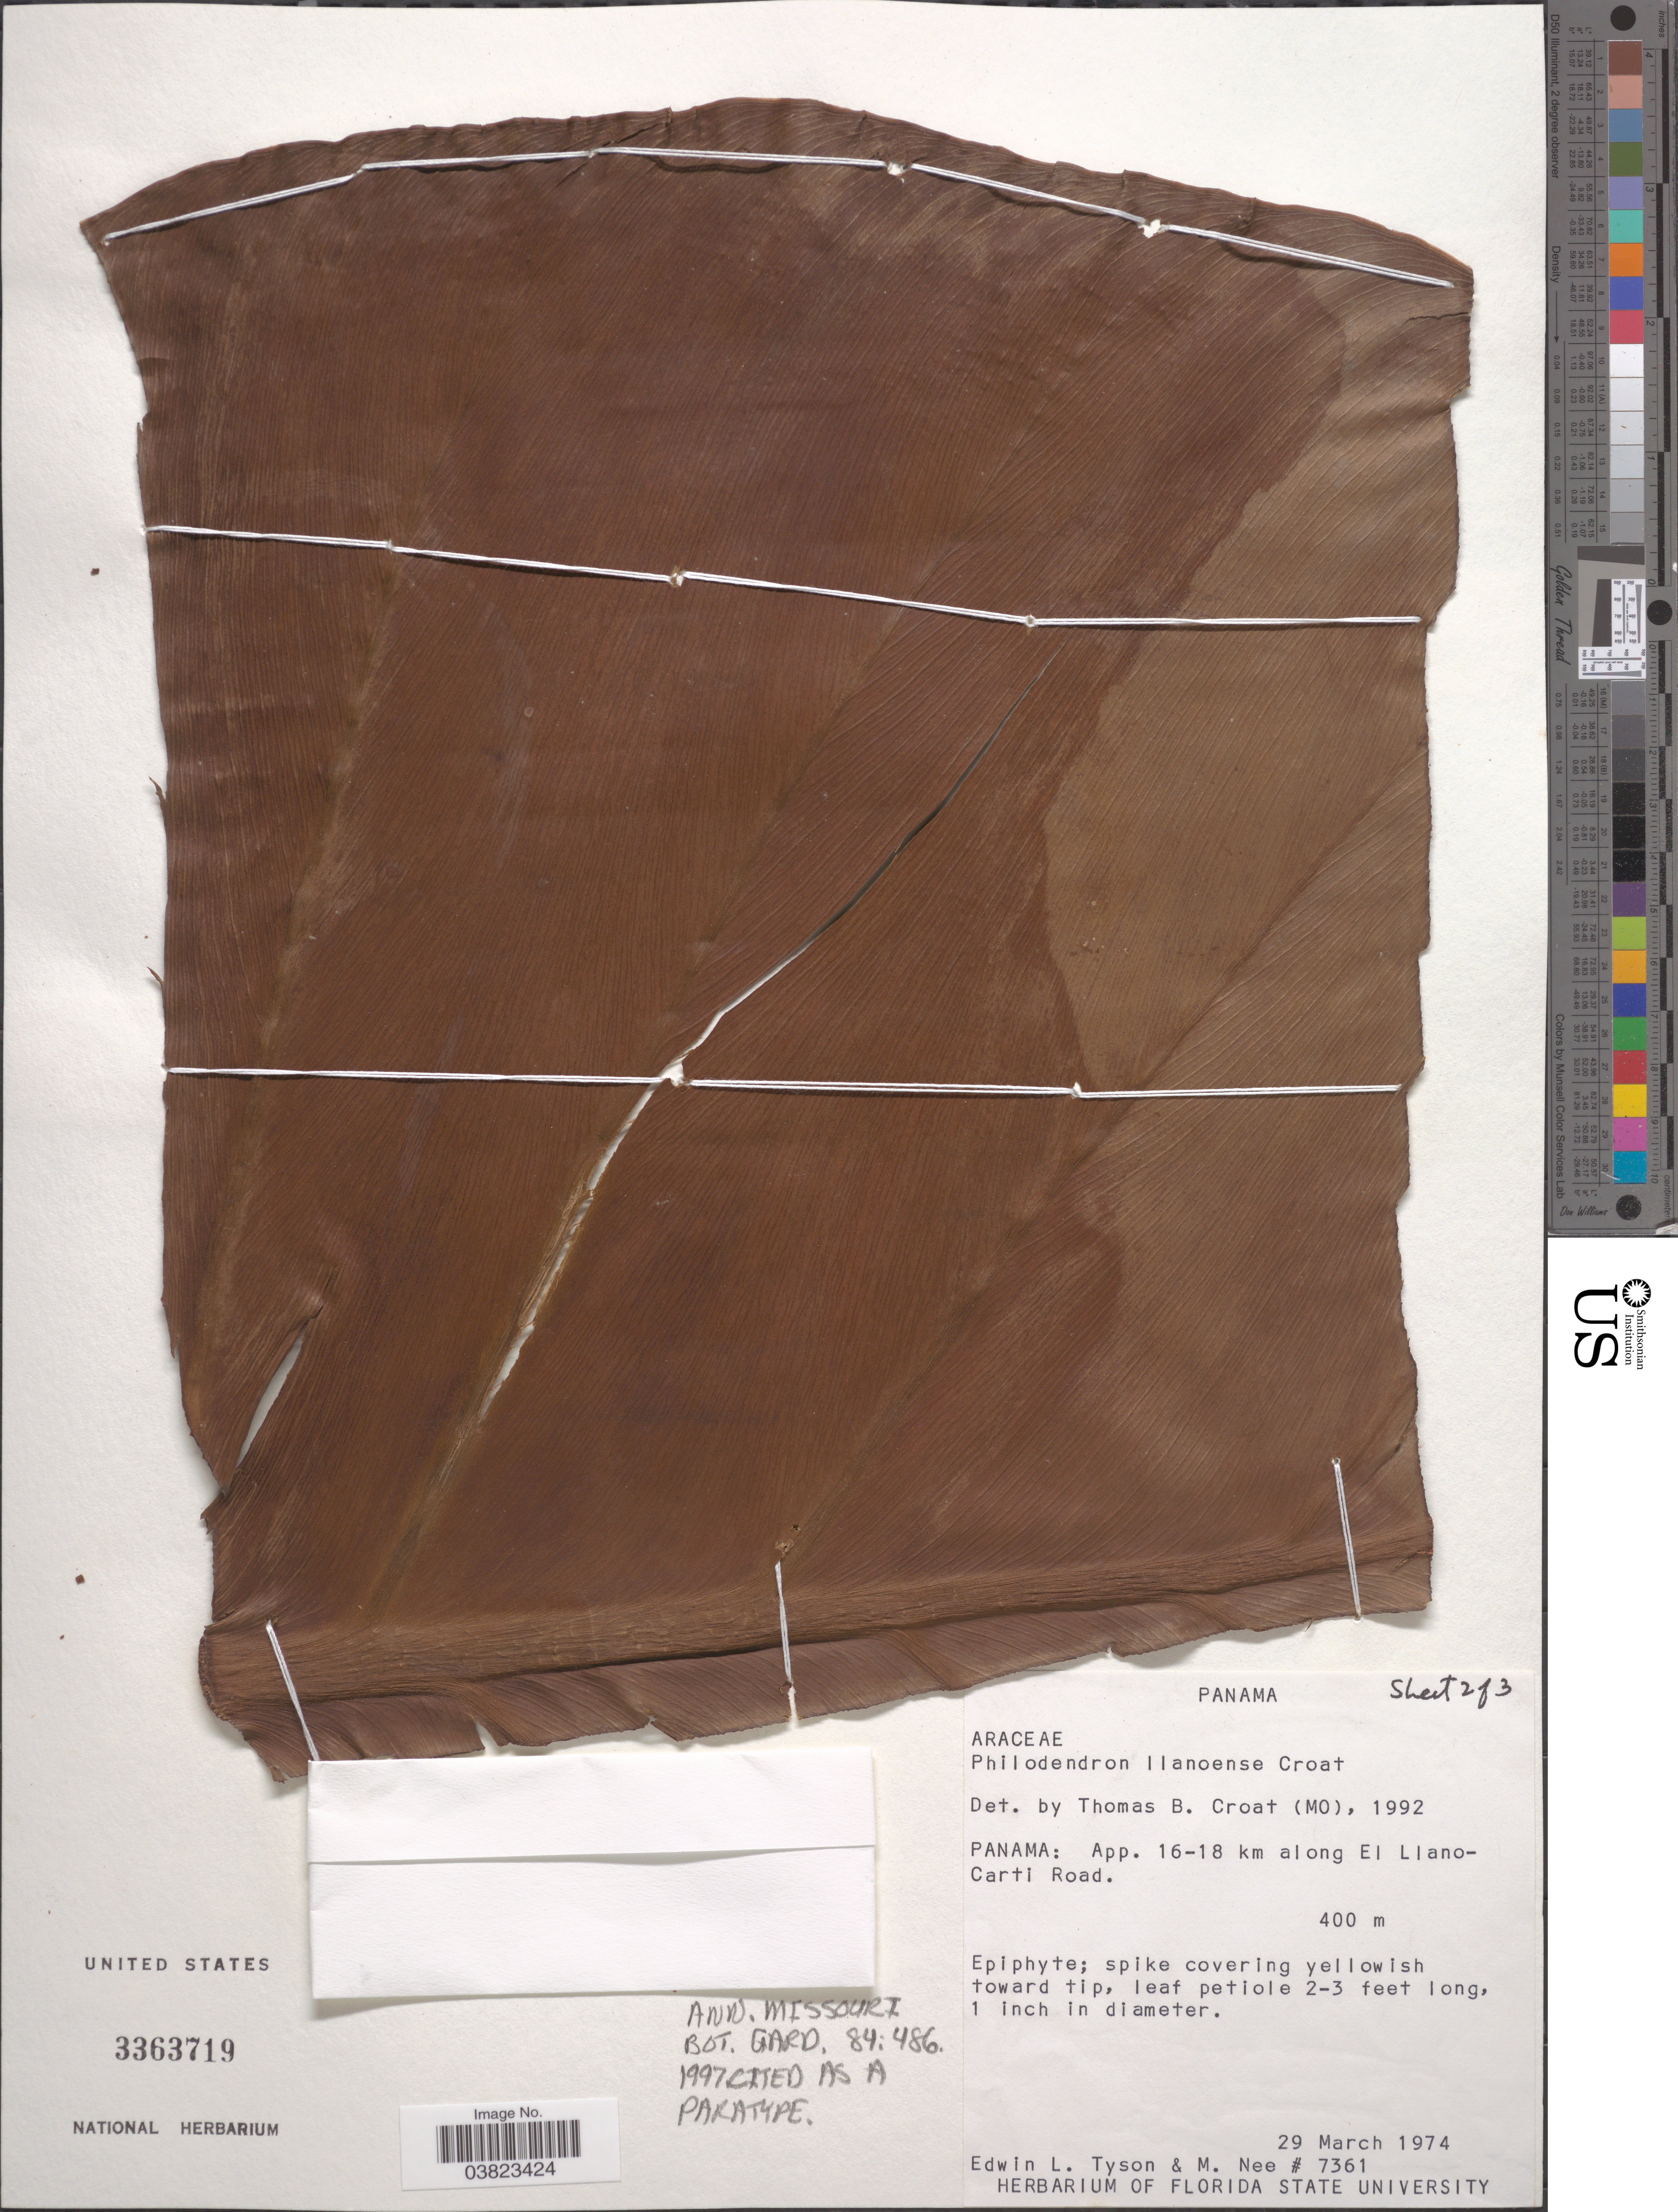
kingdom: Plantae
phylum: Tracheophyta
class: Liliopsida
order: Alismatales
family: Araceae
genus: Philodendron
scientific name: Philodendron llanoense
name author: Croat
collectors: E. L. Tyson & M. Nee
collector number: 7361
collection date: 1974-03-29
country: Panama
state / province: Panamá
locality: App. 16-18 km along El Llano-Carti Road.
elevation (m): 400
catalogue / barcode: US 3363719